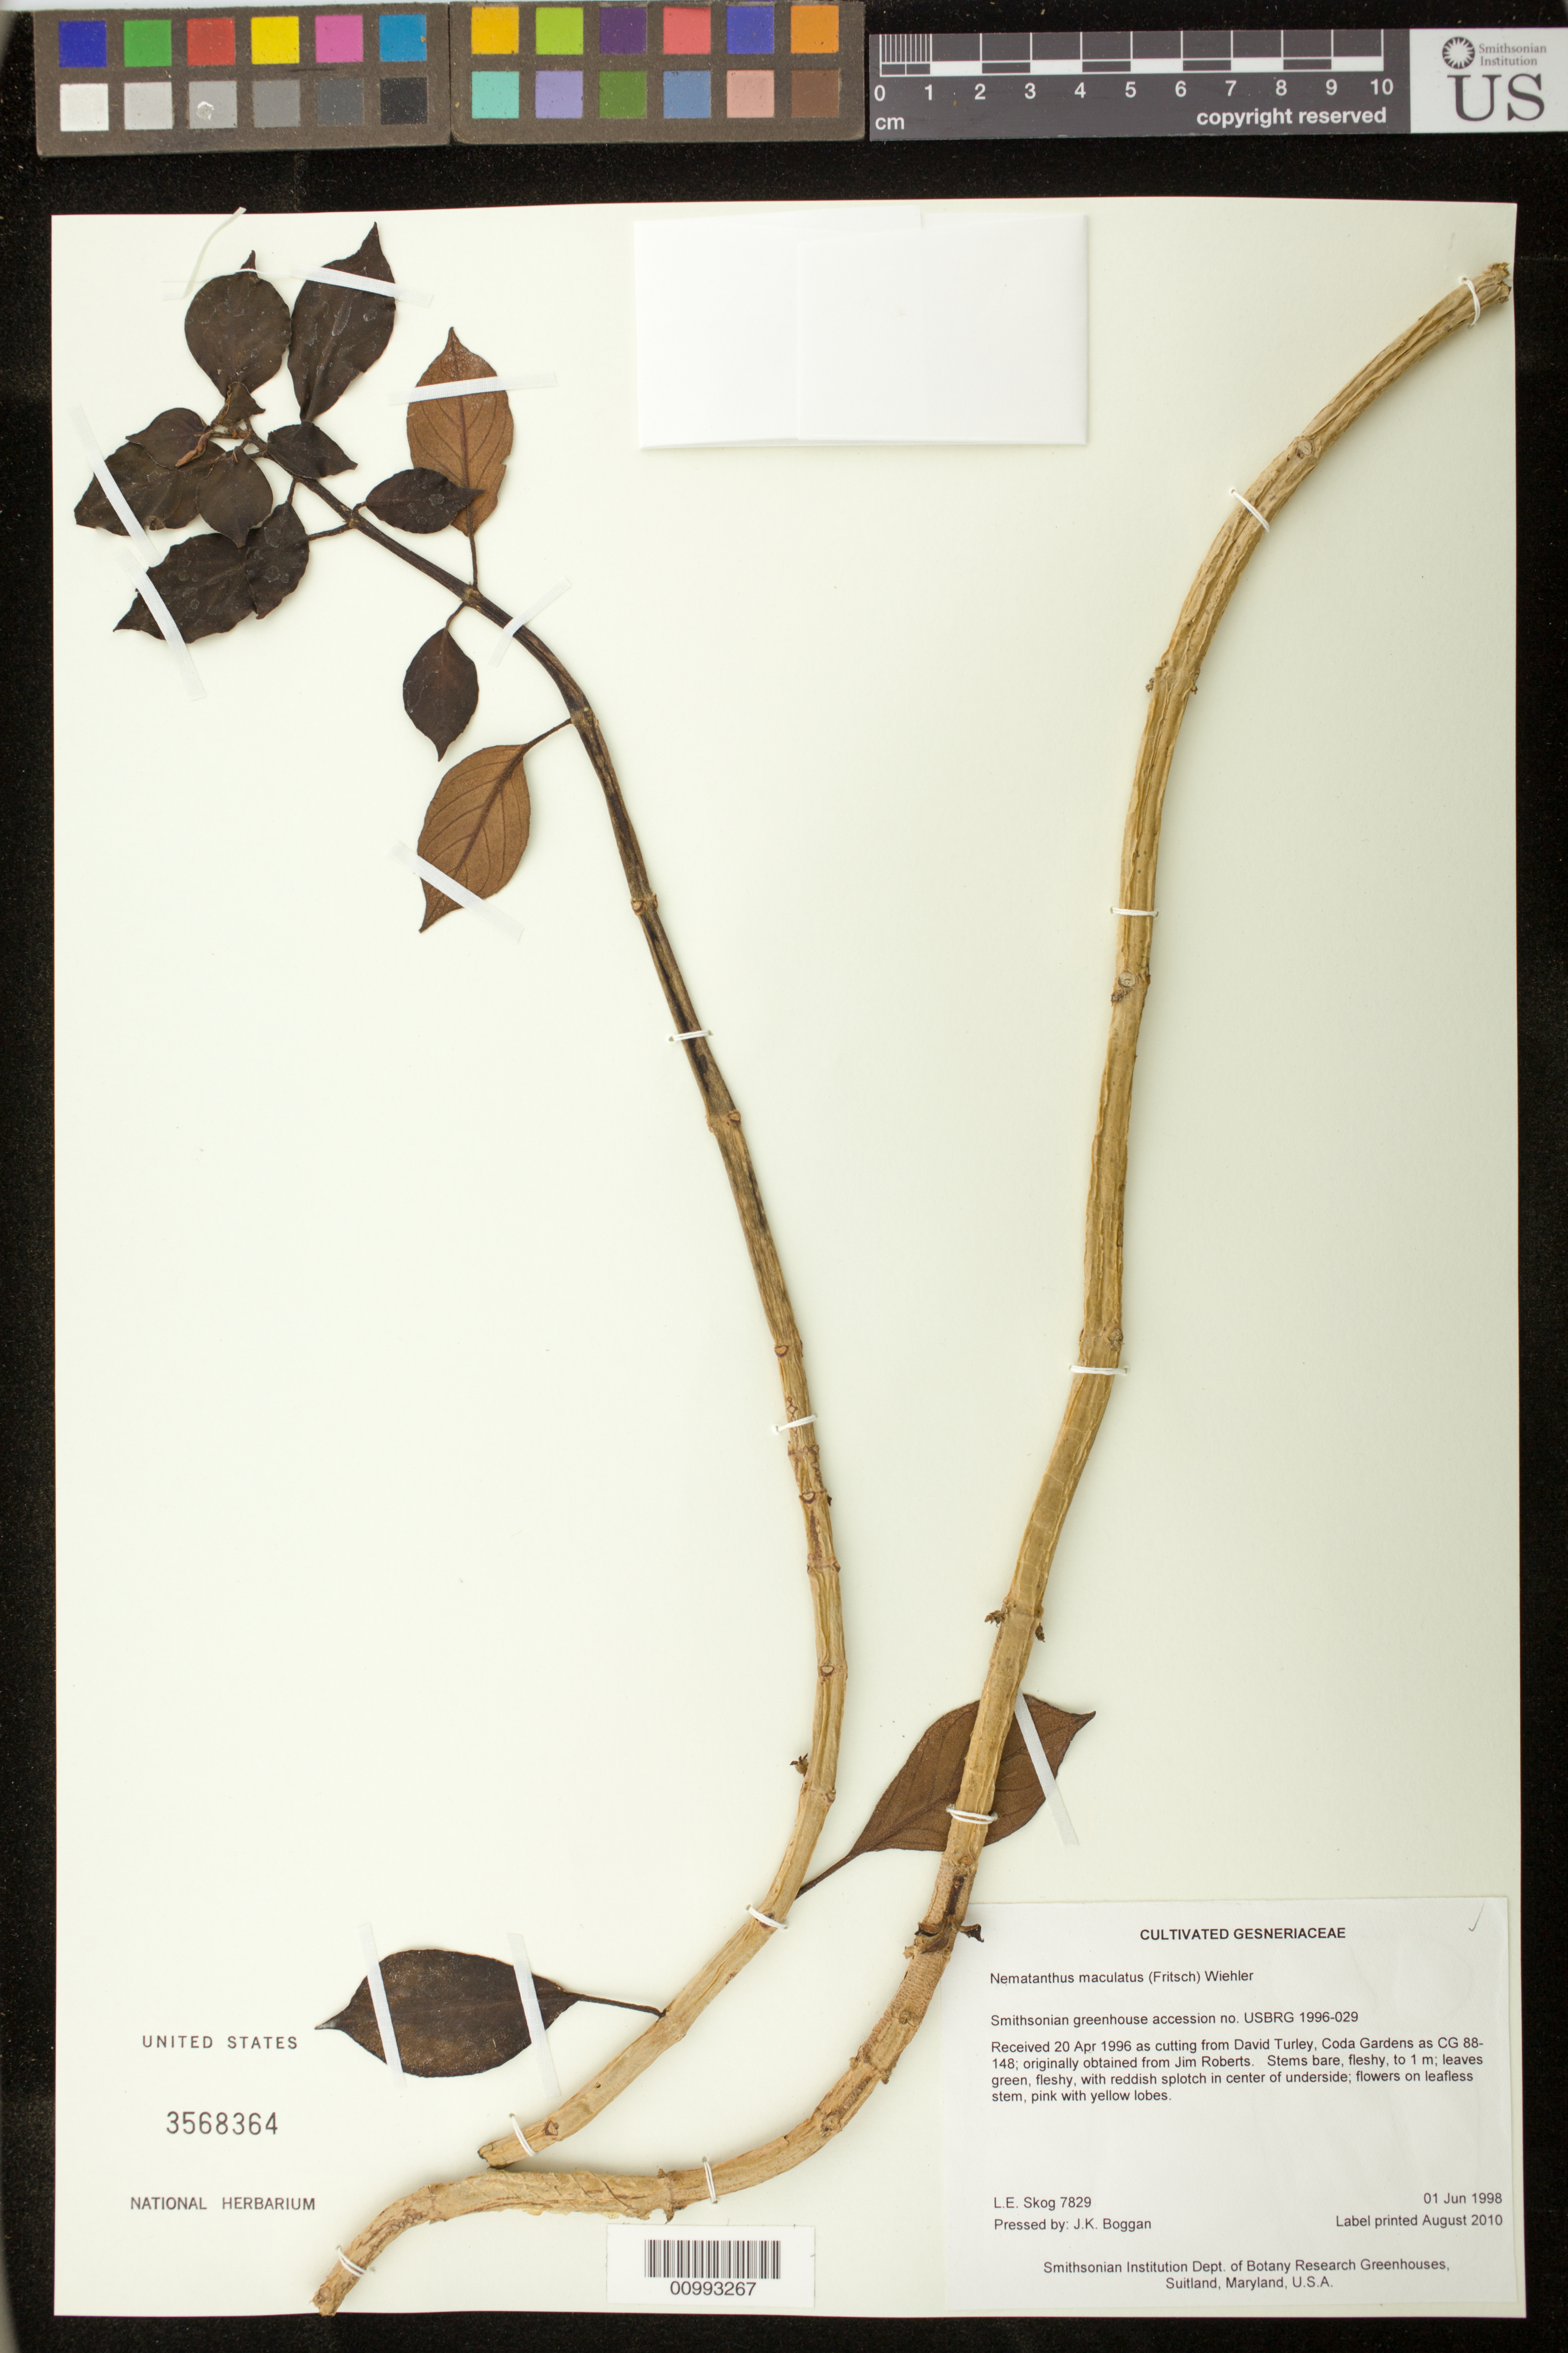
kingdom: Plantae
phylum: Tracheophyta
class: Magnoliopsida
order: Lamiales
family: Gesneriaceae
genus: Nematanthus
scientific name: Nematanthus maculatus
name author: (Fritsch) Wiehler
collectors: L. E. Skog & J. K. Boggan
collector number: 7829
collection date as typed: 01 Jun 1998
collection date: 1998-06-01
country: United States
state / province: Maryland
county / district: Prince George's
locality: Smithsonian Institution Dept. of Botany Research Greenhouses, Suitland, Maryland, U.S.A.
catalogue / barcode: US 3568364